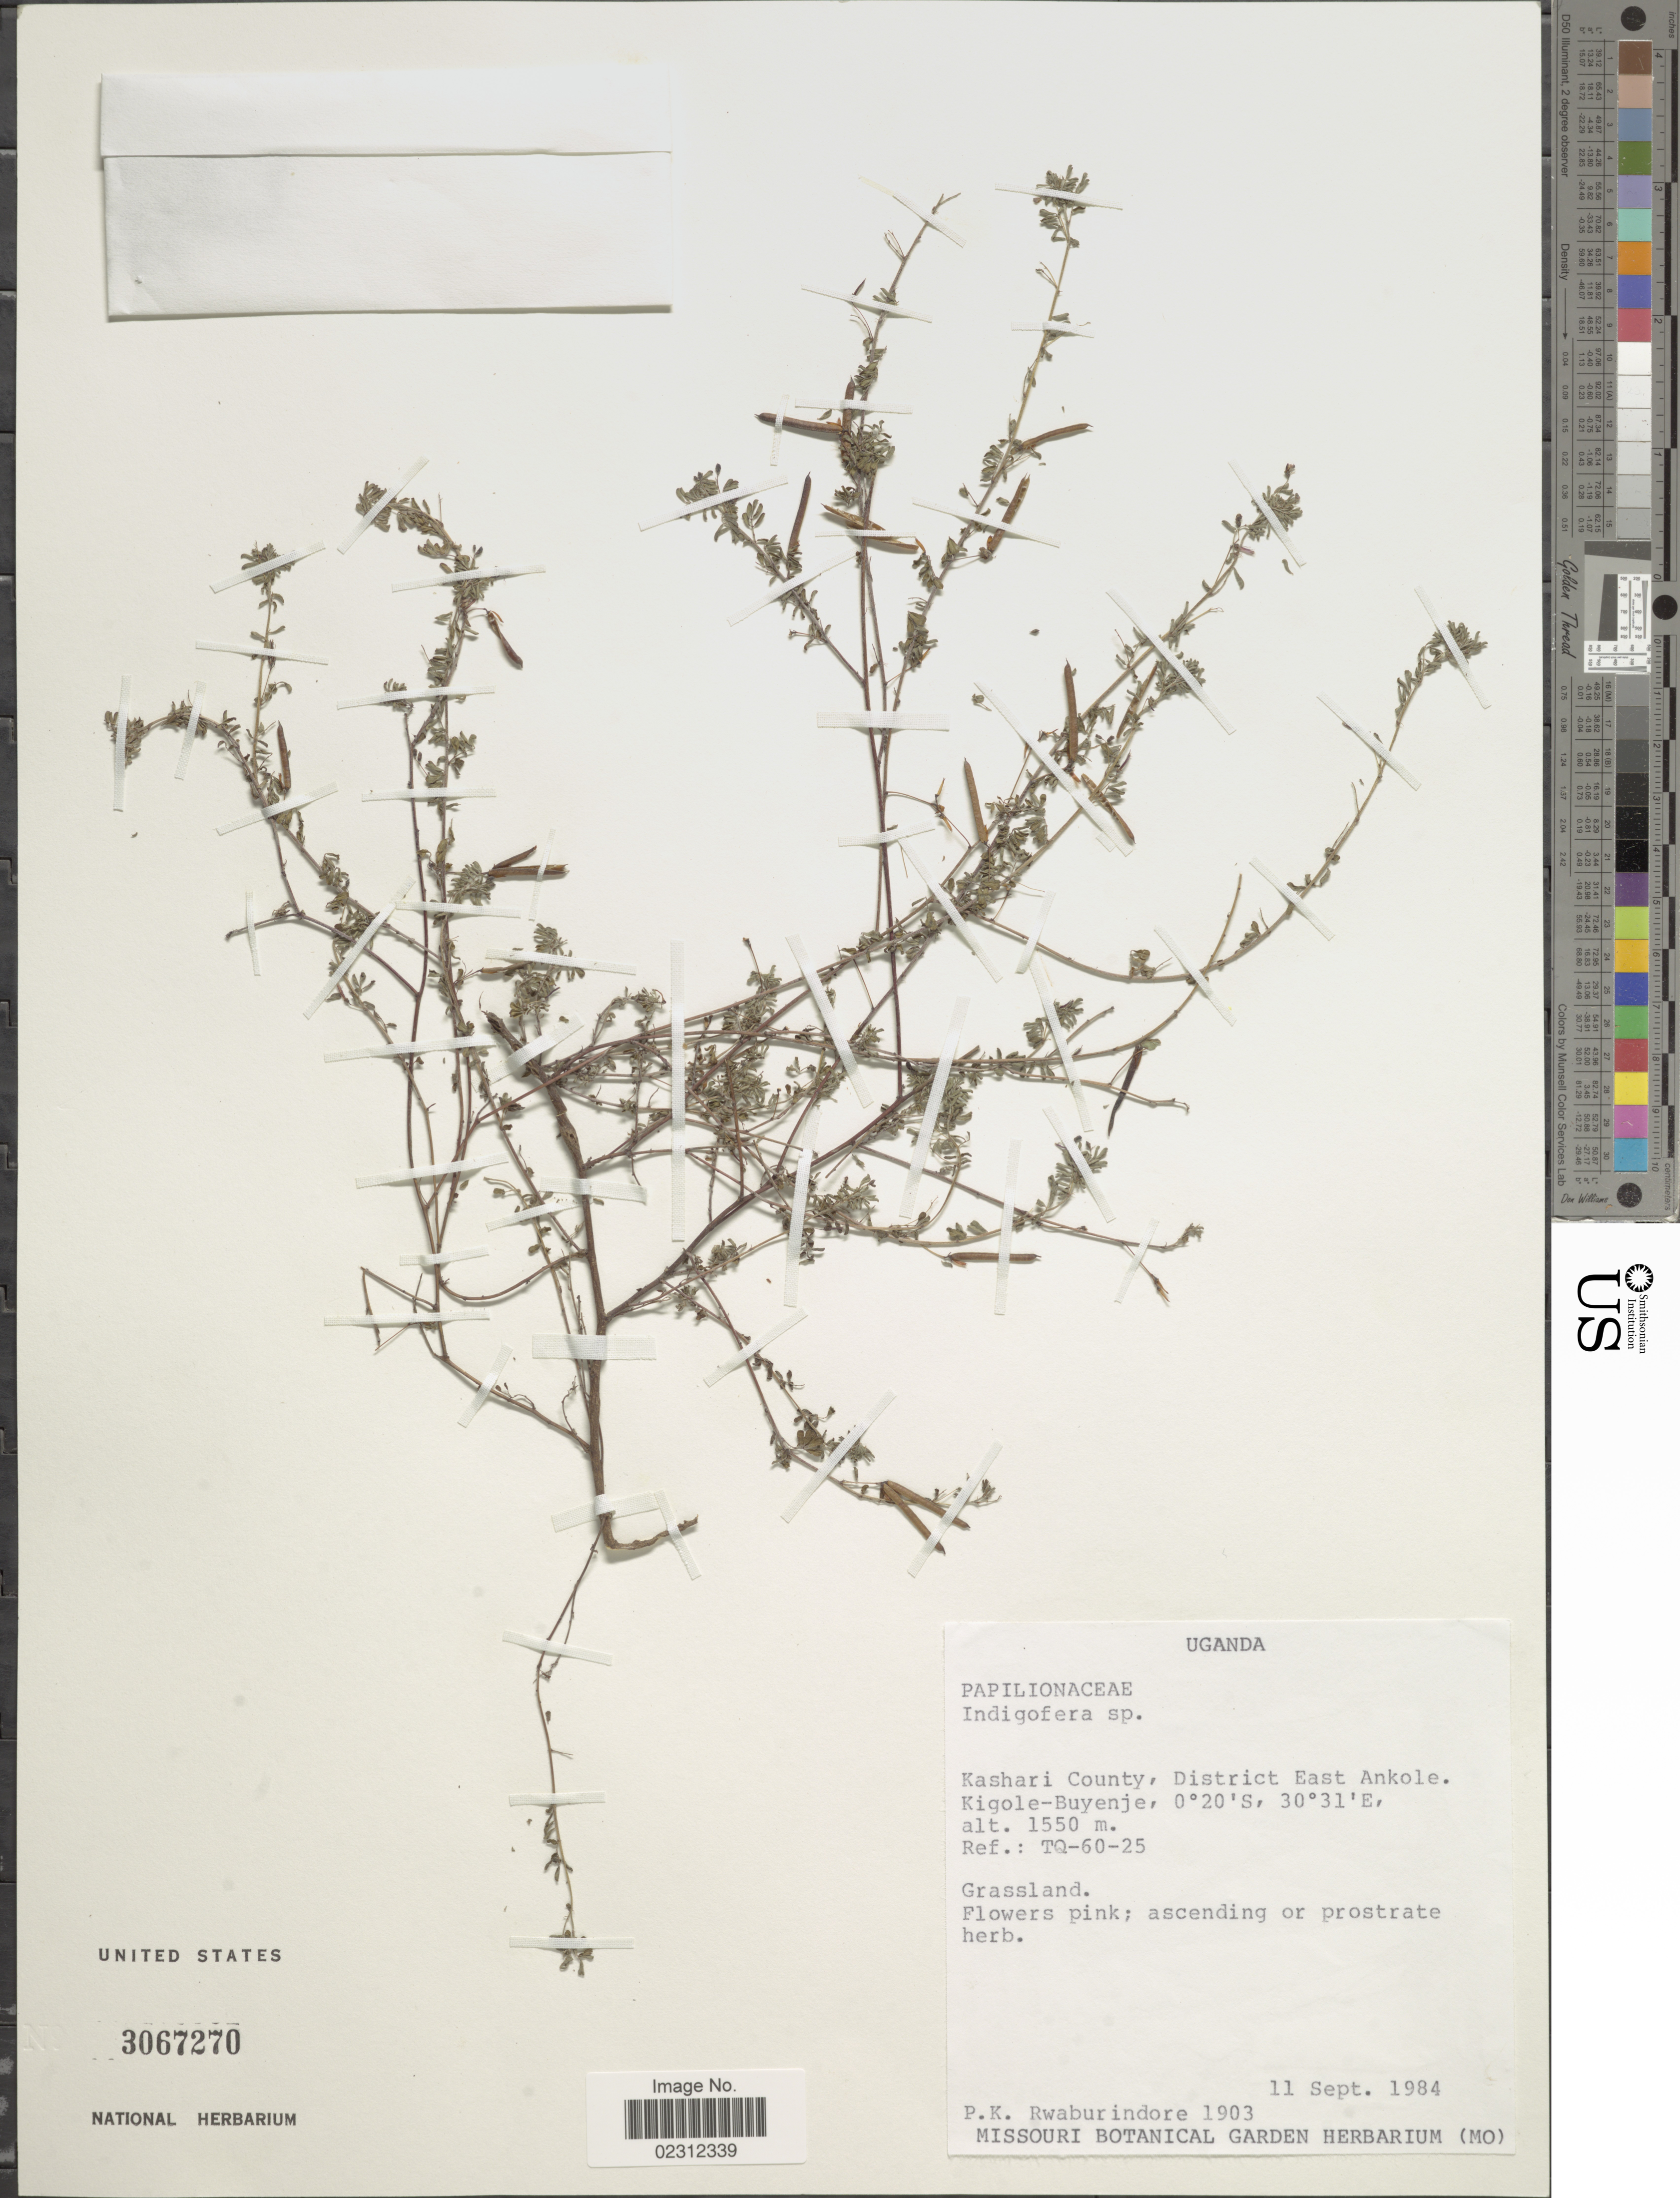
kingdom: Plantae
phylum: Tracheophyta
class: Magnoliopsida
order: Fabales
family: Fabaceae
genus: Indigofera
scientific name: Indigofera sp.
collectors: P. Rwaburindore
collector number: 1903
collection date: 1984-09-11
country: Uganda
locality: Kashari-County, District East Ankole, Kigole-Buyenje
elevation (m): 1550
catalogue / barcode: US 3067270